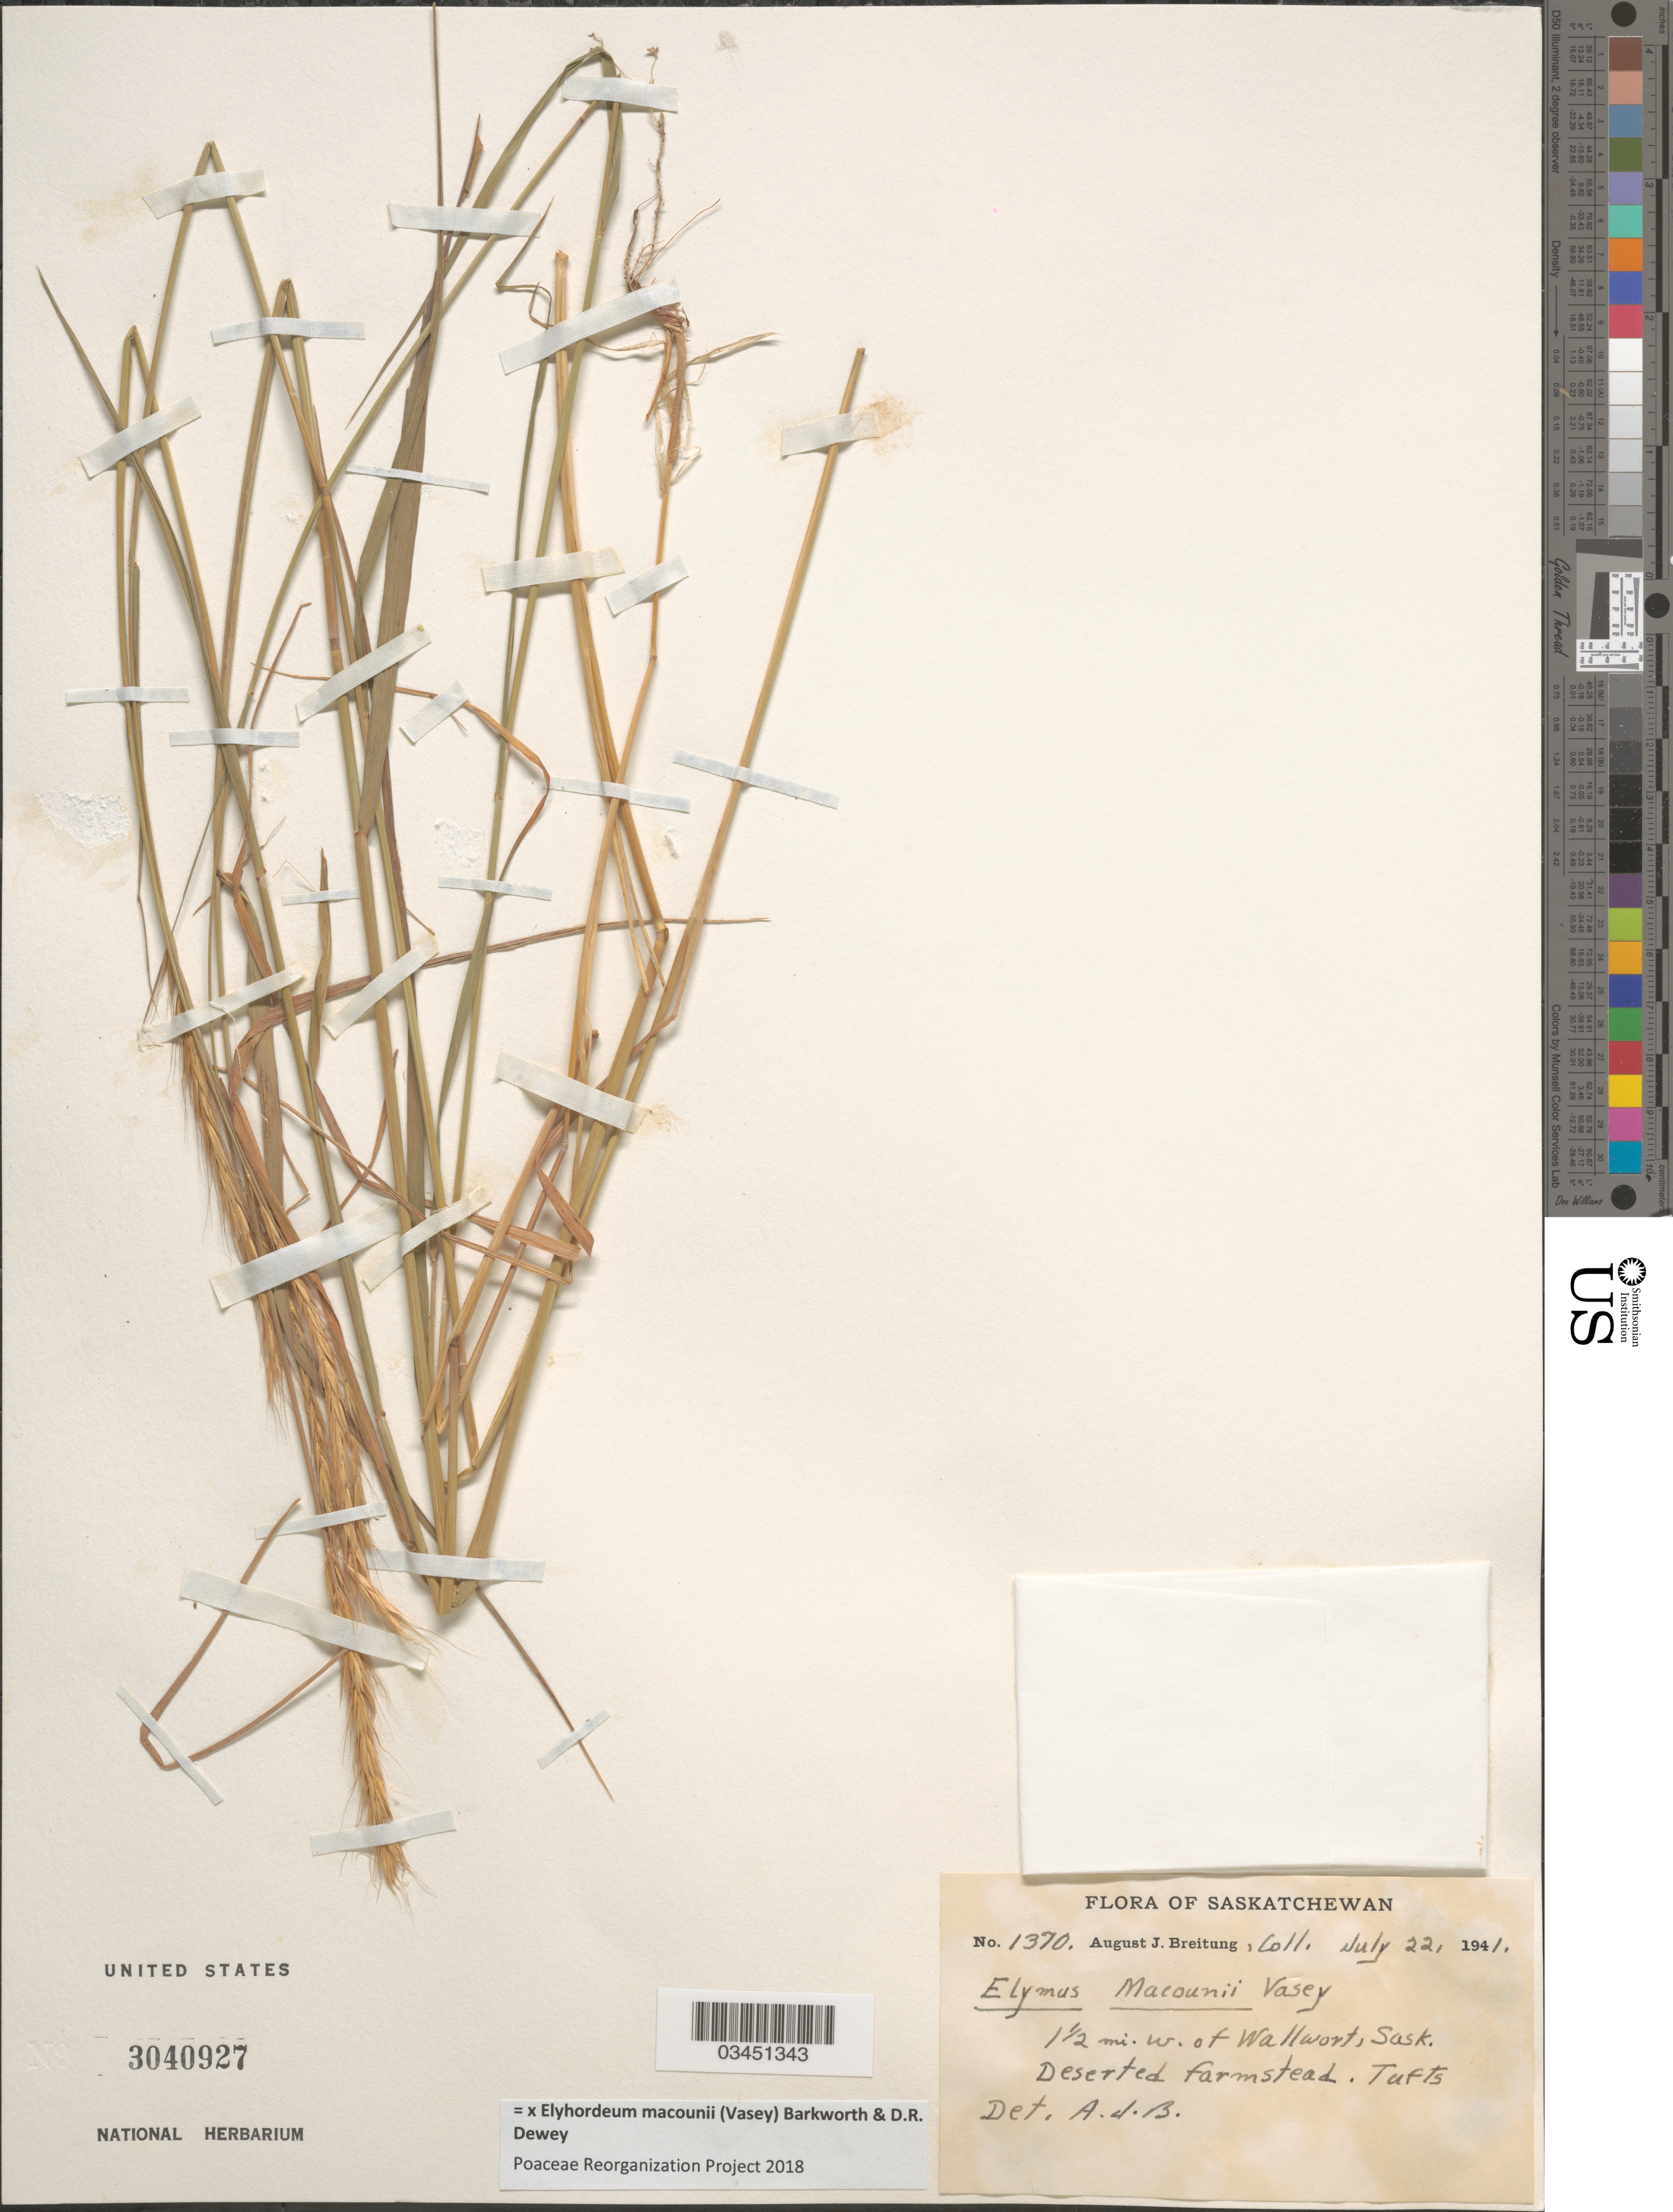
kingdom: Plantae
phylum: Tracheophyta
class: Liliopsida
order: Poales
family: Poaceae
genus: Elyhordeum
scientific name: x Elyhordeum macounii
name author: (Vasey) Barkworth & Dewey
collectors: A. Breitung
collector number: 1370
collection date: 1941-07-22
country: Canada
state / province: Saskatchewan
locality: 1½ mi. w. of Wallwort, Sask. Deserted farmstead. Tufts.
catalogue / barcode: US 3040927